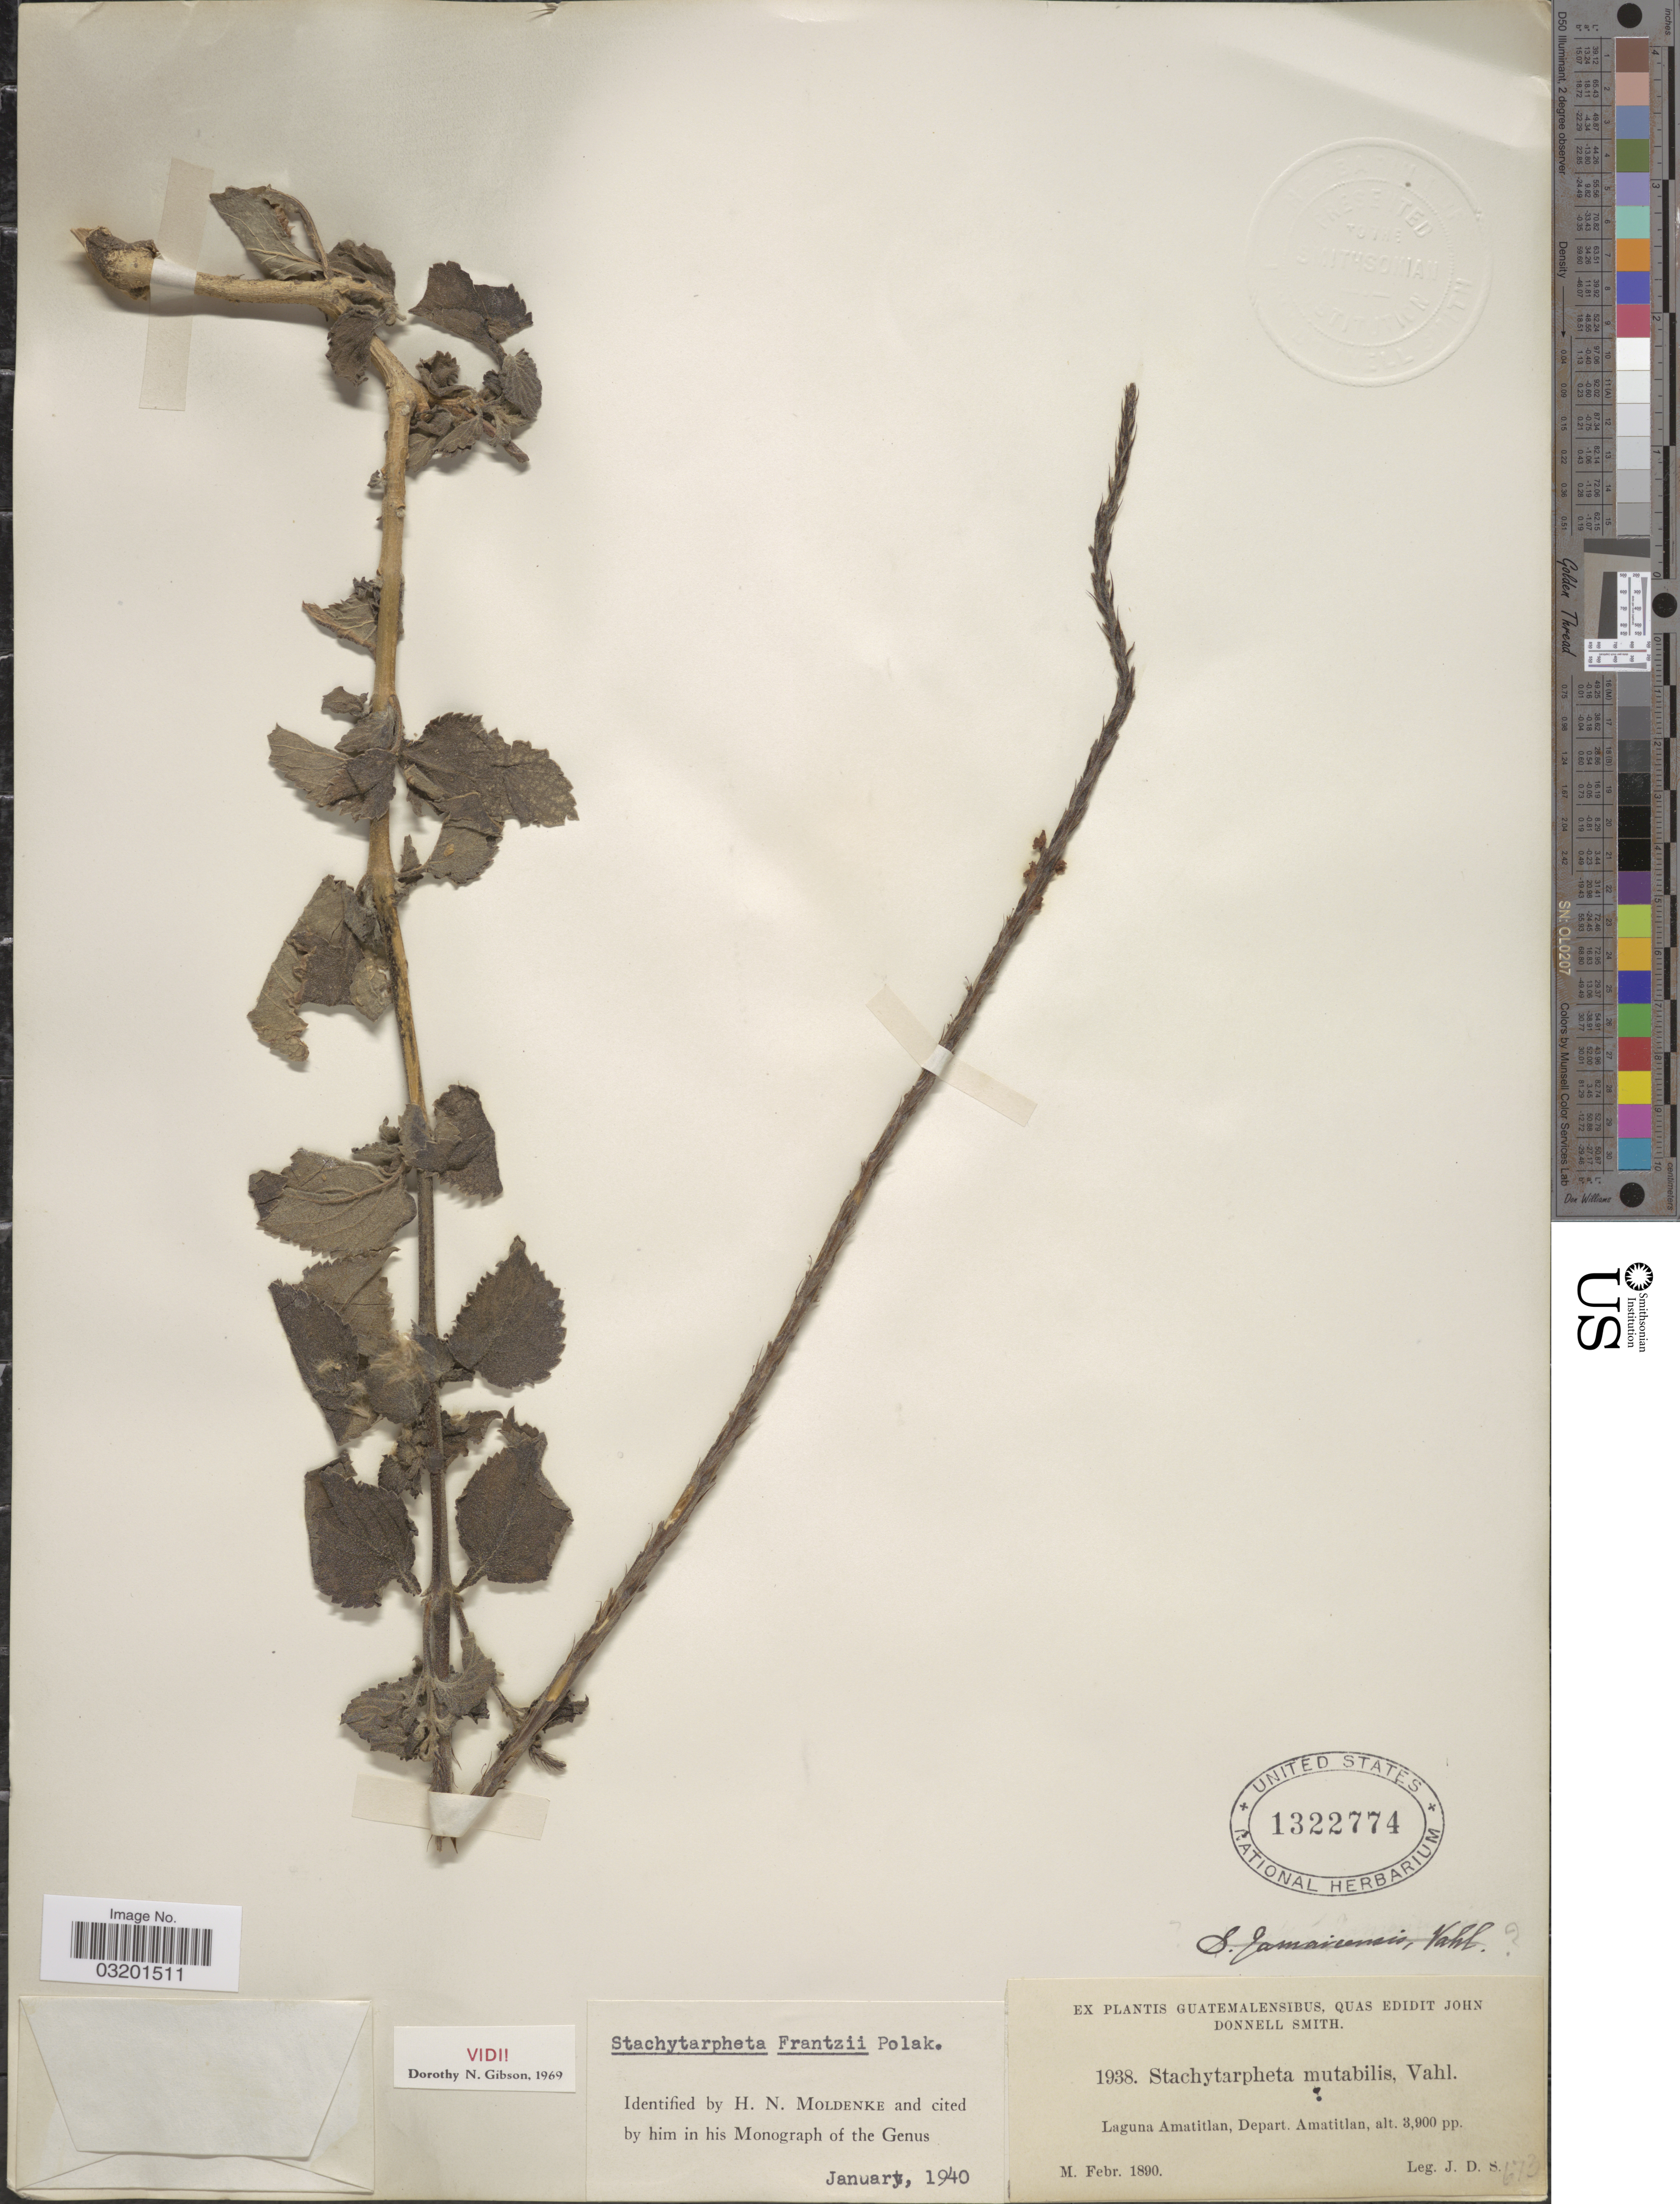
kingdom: Plantae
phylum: Tracheophyta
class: Magnoliopsida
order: Lamiales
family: Verbenaceae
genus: Stachytarpheta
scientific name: Stachytarpheta frantzii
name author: Pol.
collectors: J. Donnell Smith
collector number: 1938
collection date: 1890-02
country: Guatemala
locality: Laguna Amatitlan, Depart. Amatitlan.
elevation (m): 1189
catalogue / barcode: US 1322774